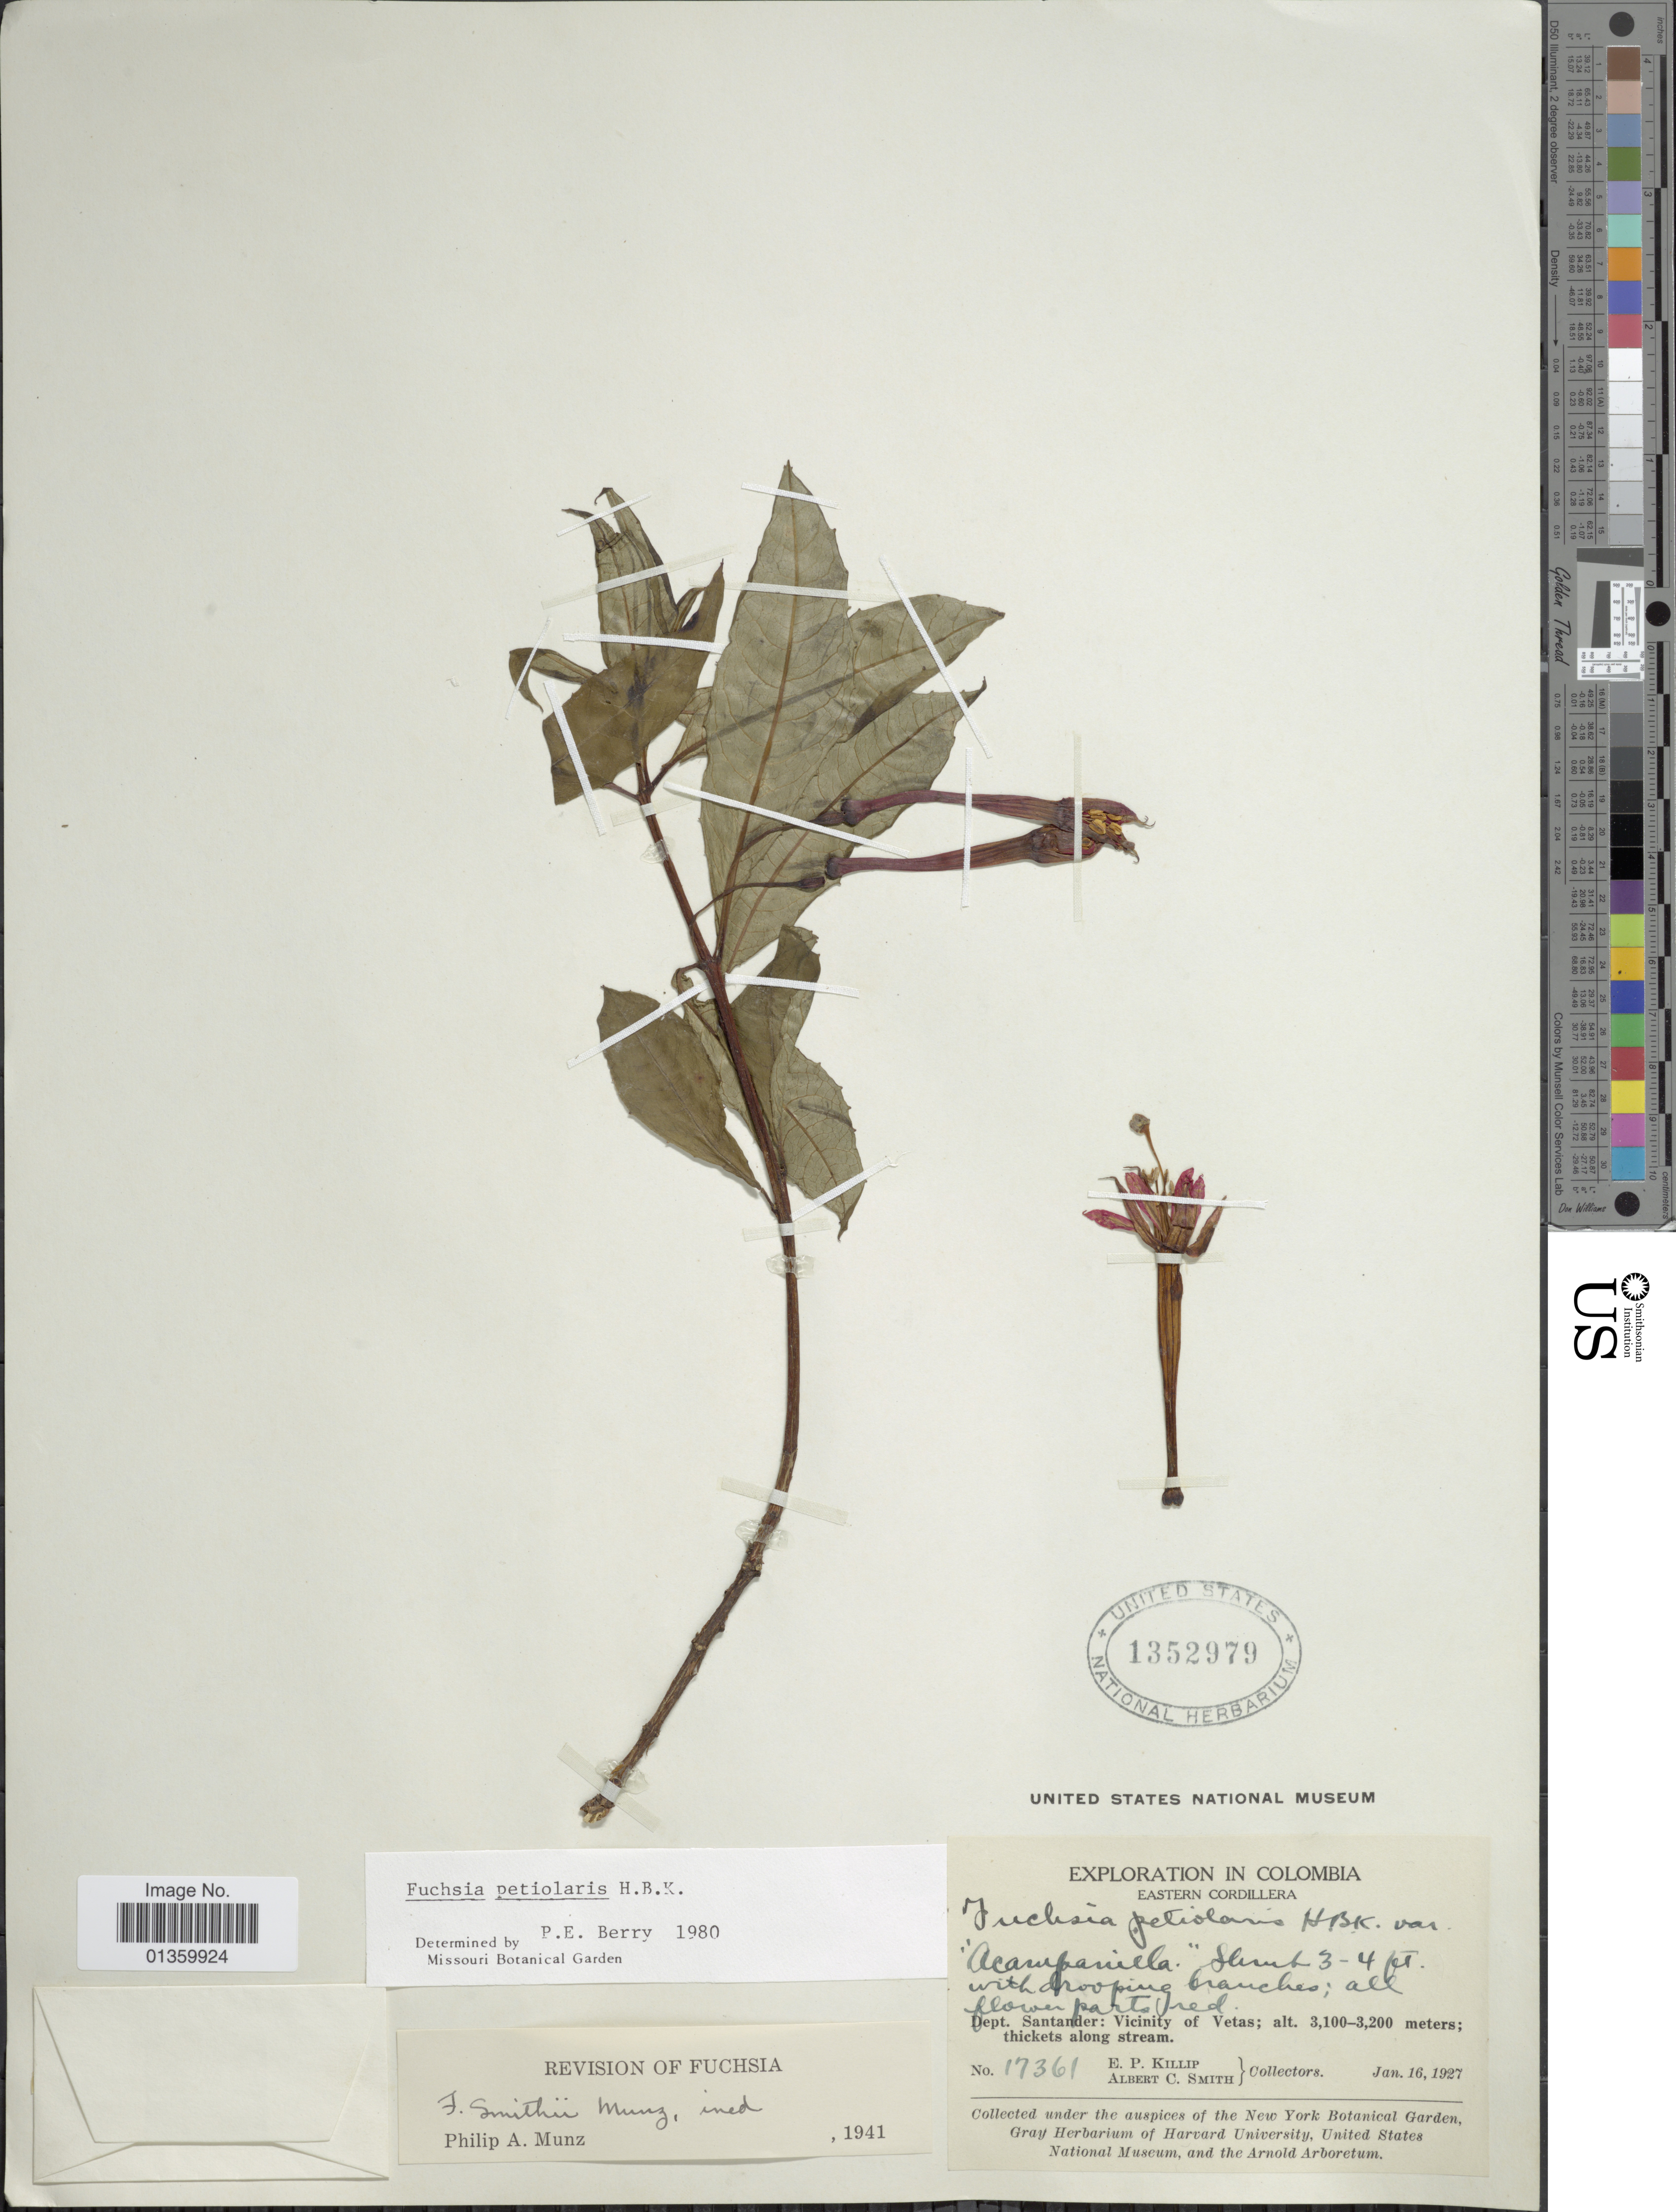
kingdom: Plantae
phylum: Tracheophyta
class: Magnoliopsida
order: Myrtales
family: Onagraceae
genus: Fuchsia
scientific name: Fuchsia petiolaris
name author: Kunth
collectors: E. P. Killip & A. C. Smith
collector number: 17361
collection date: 1927-01-16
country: Colombia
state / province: Santander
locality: Vicinity of Vetas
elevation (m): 3100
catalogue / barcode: US 1352979